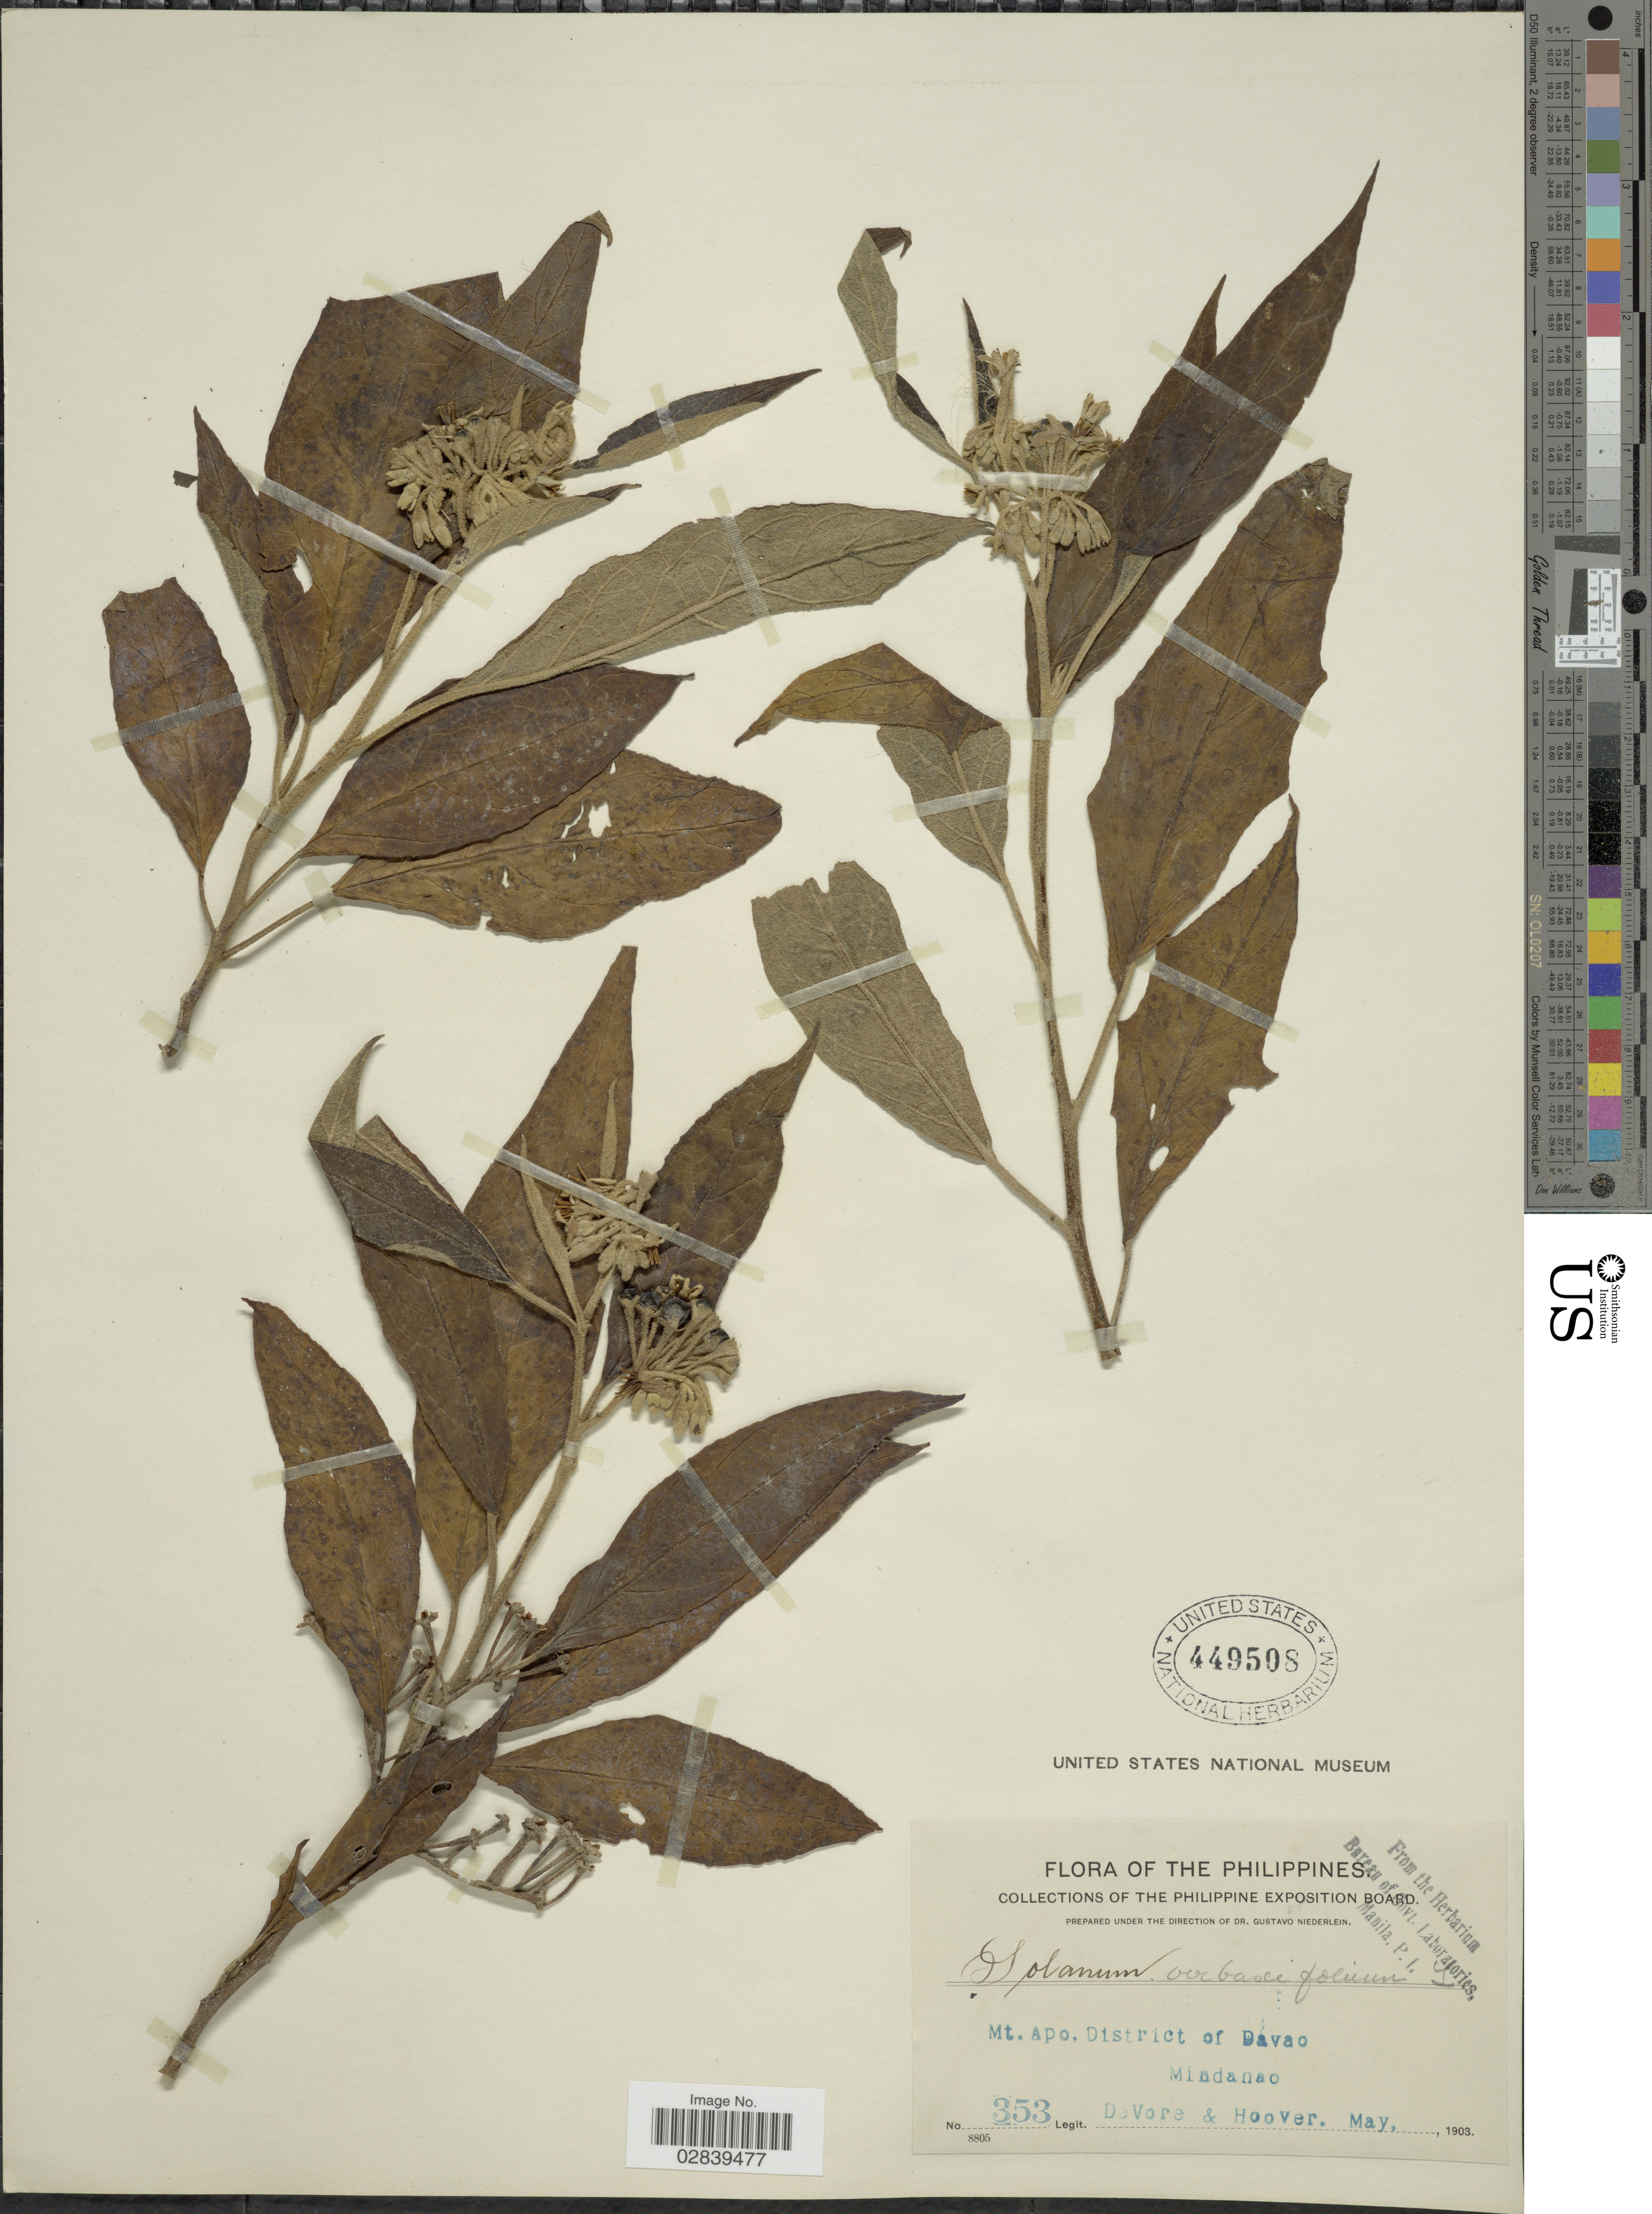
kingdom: Plantae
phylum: Tracheophyta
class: Magnoliopsida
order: Solanales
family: Solanaceae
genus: Solanum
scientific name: Solanum sp.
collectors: B. F. DeVore & -- Hoover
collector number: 353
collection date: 1903-05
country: Philippines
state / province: Davao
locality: Mt. Apo. District of Davao, Mindanao.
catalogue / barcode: US 449508